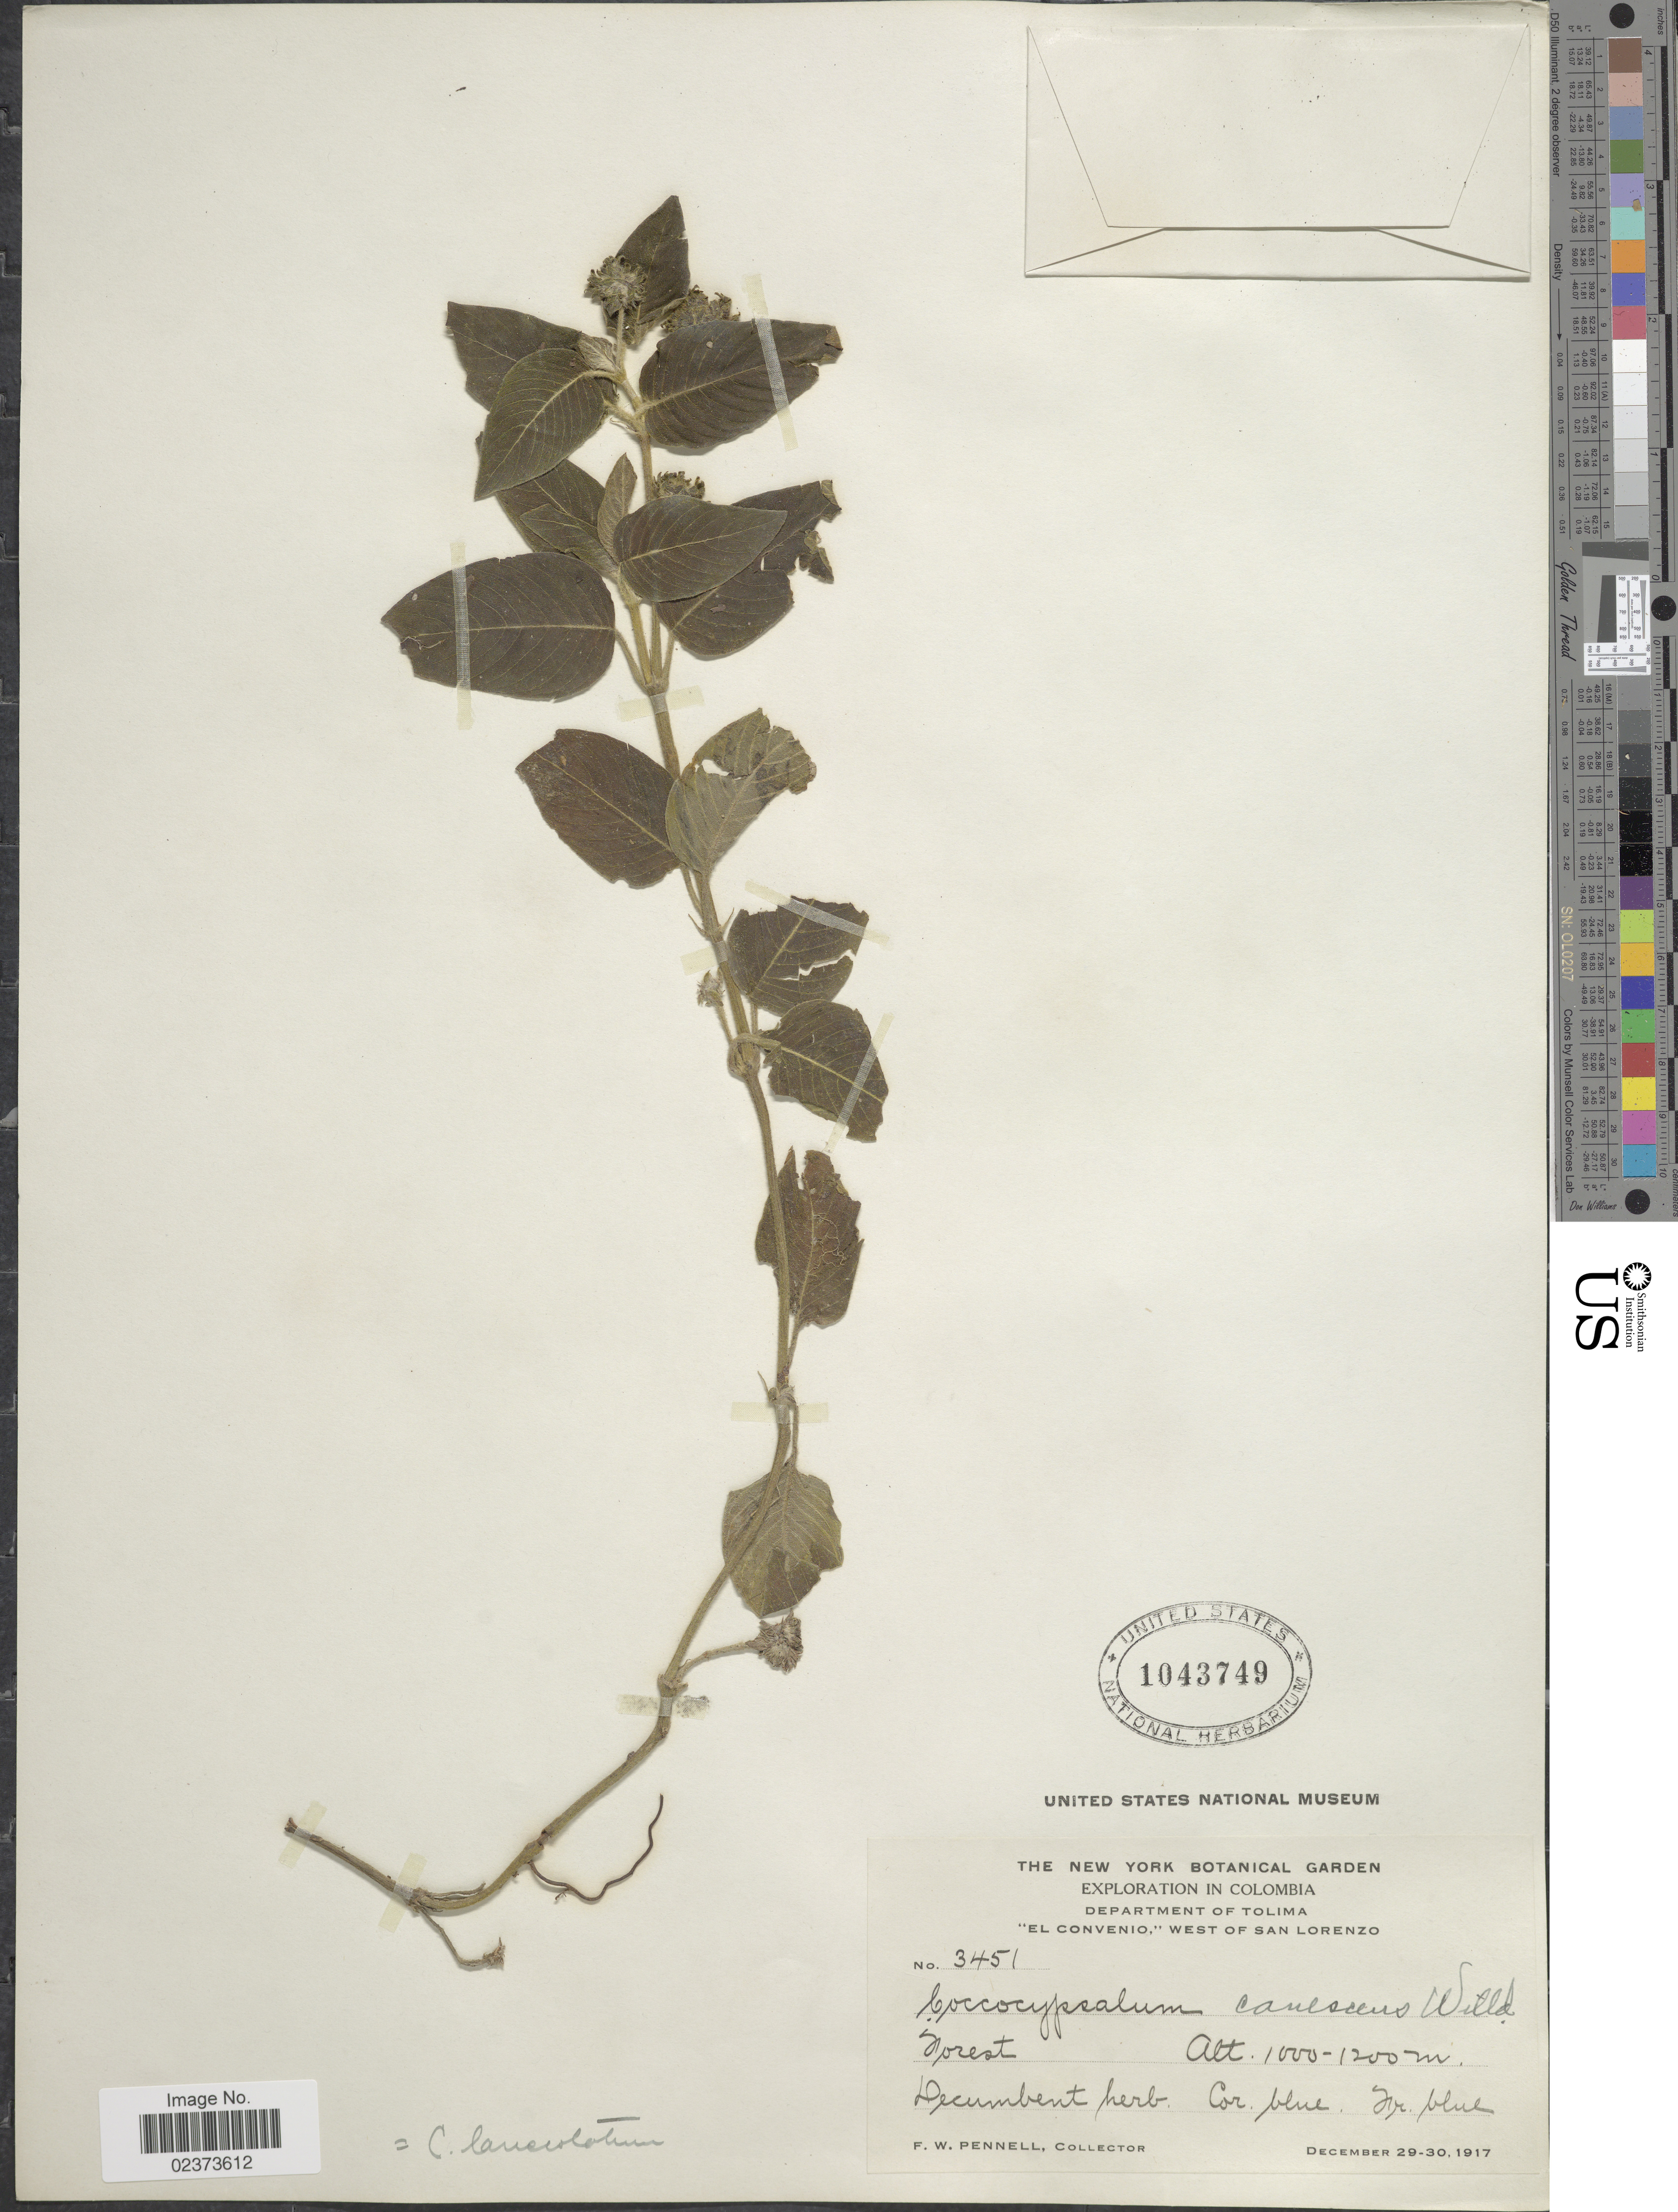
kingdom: Plantae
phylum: Tracheophyta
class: Magnoliopsida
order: Gentianales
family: Rubiaceae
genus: Coccocypselum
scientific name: Coccocypselum lanceolatum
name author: (Ruiz & Pav.) Pers.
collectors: F. W. Pennell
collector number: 3451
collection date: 1917-12-29/1971-12-30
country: Colombia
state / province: Tolima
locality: Department of Tolima 'El Convenio,' West of San Lorenzo, Forest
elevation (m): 1000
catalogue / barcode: US 1043749